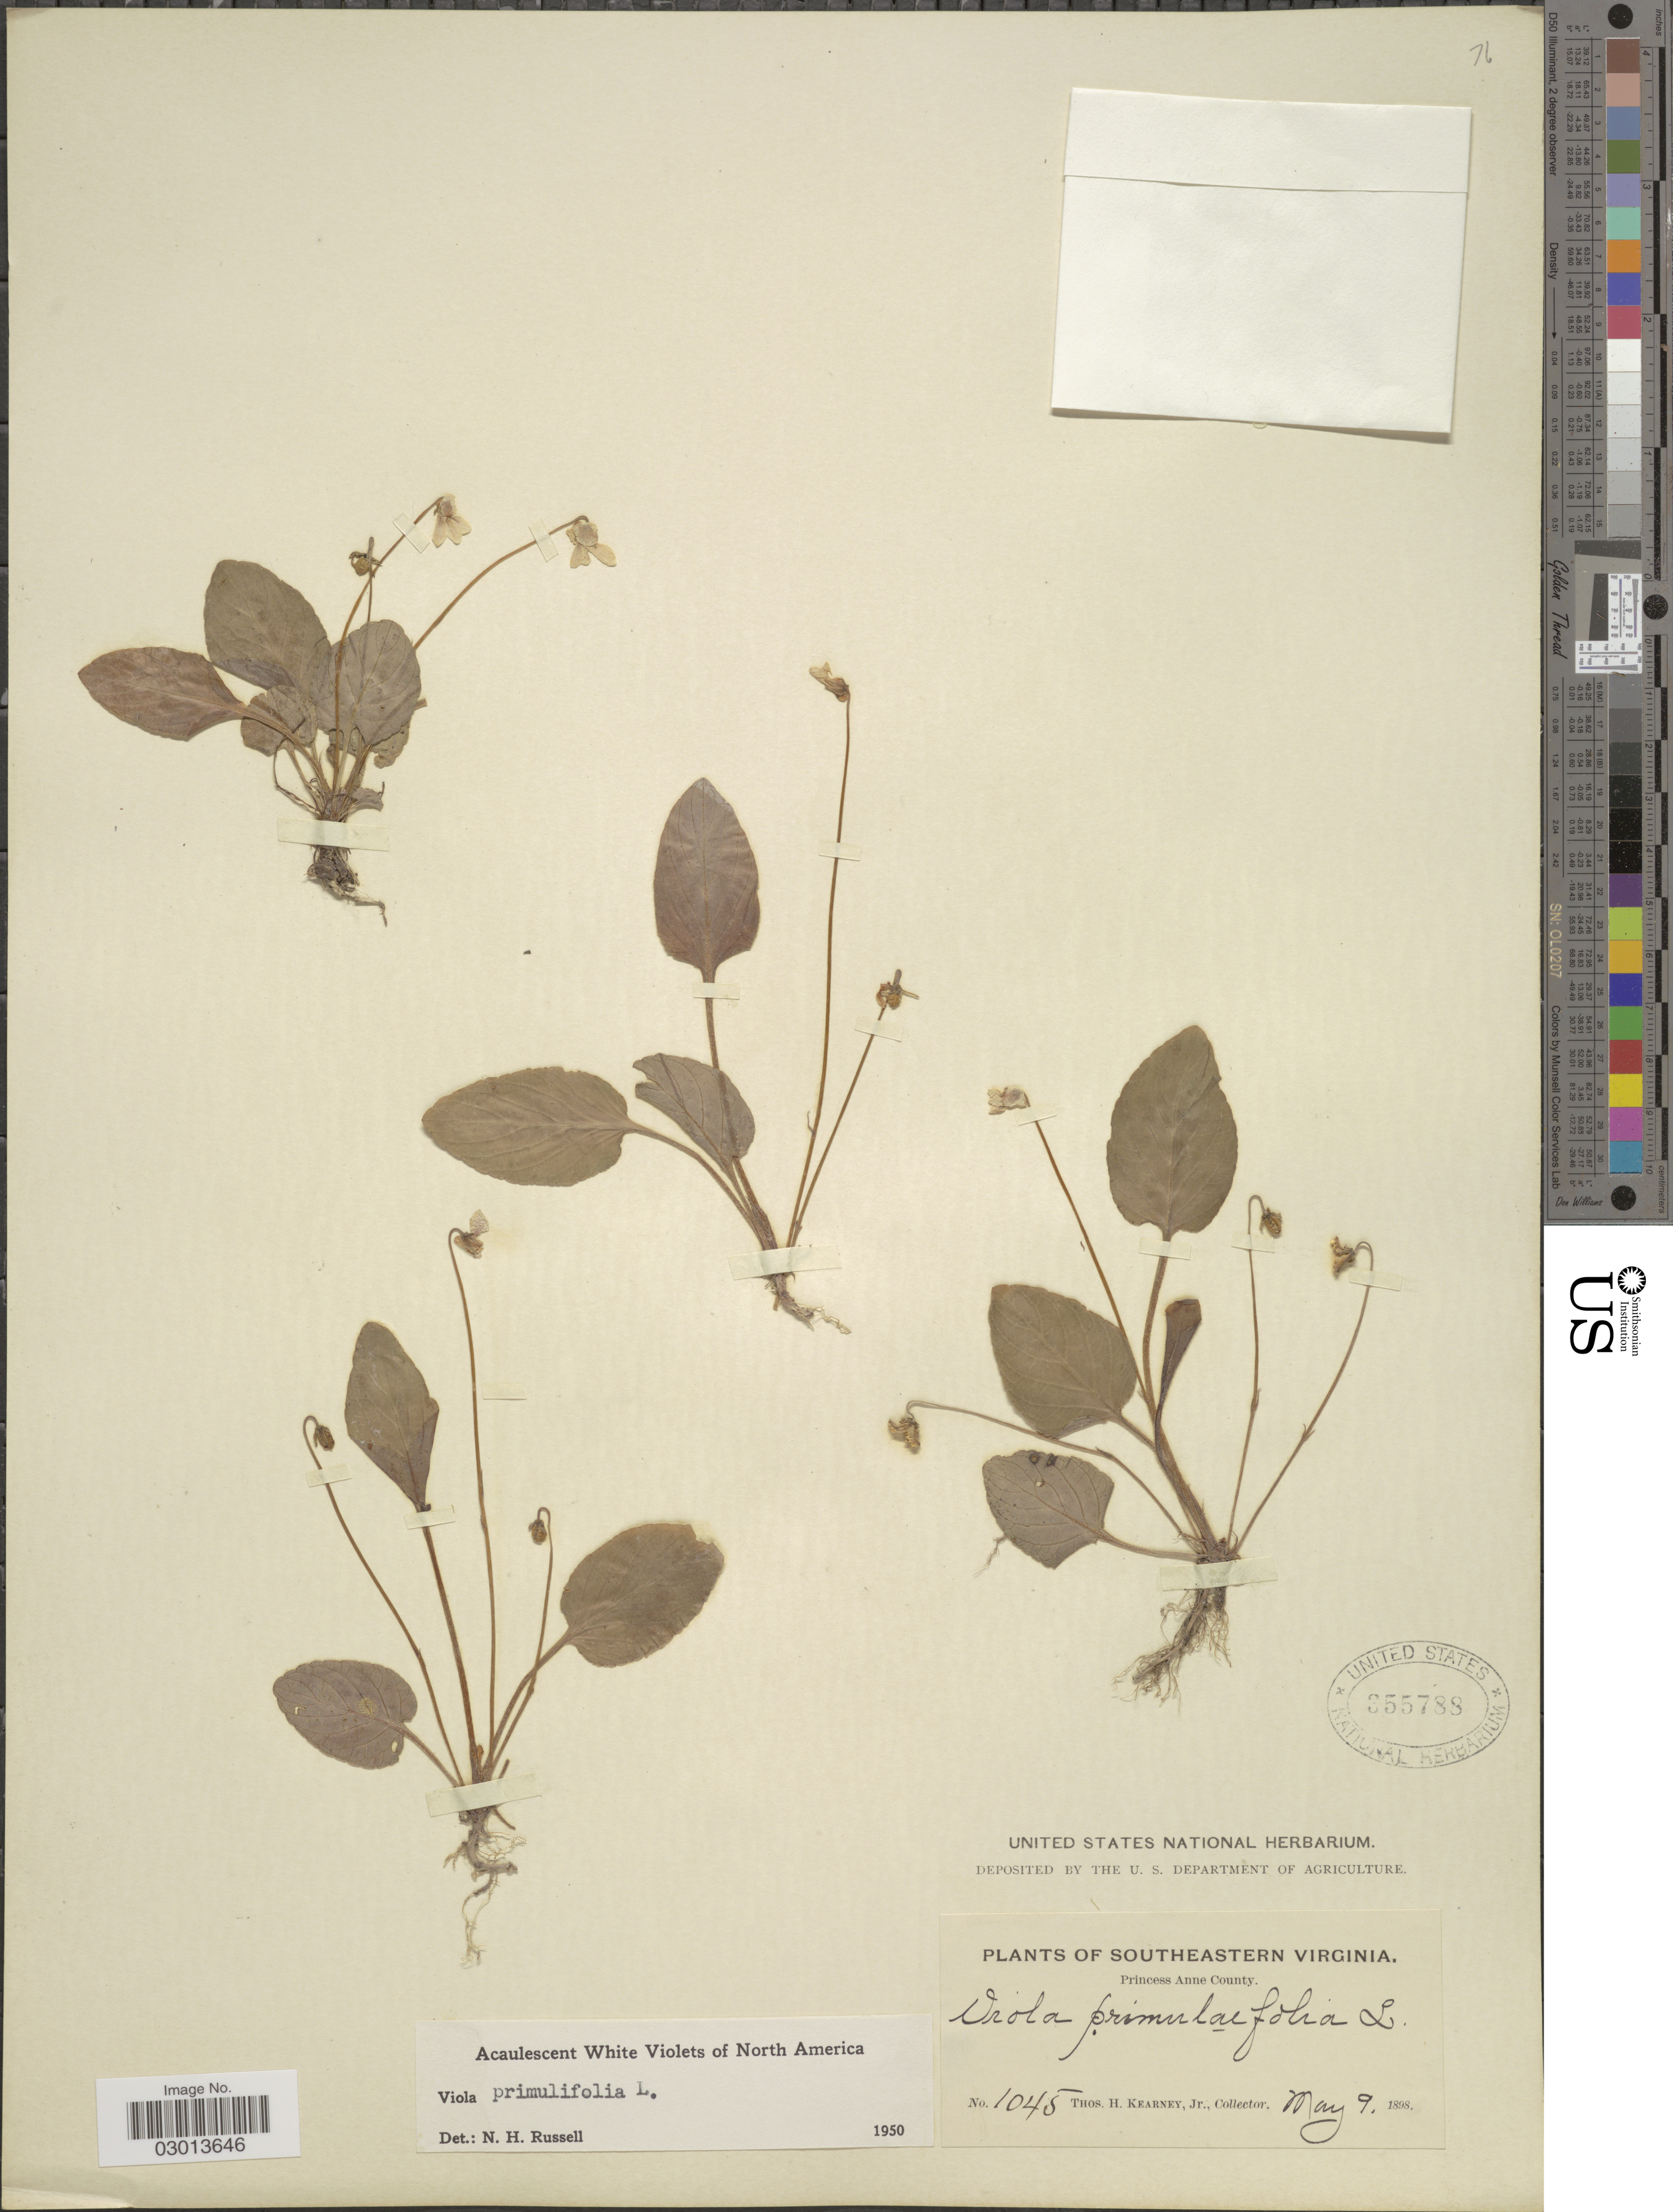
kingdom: Plantae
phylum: Tracheophyta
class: Magnoliopsida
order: Malpighiales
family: Violaceae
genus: Viola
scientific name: Viola primulifolia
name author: L.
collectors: T. H. Kearney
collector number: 1045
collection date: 1898-05-09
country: United States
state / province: Virginia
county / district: City of Virginia Beach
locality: Southeastern Virginia. Princess Anne County.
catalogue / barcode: US 355788